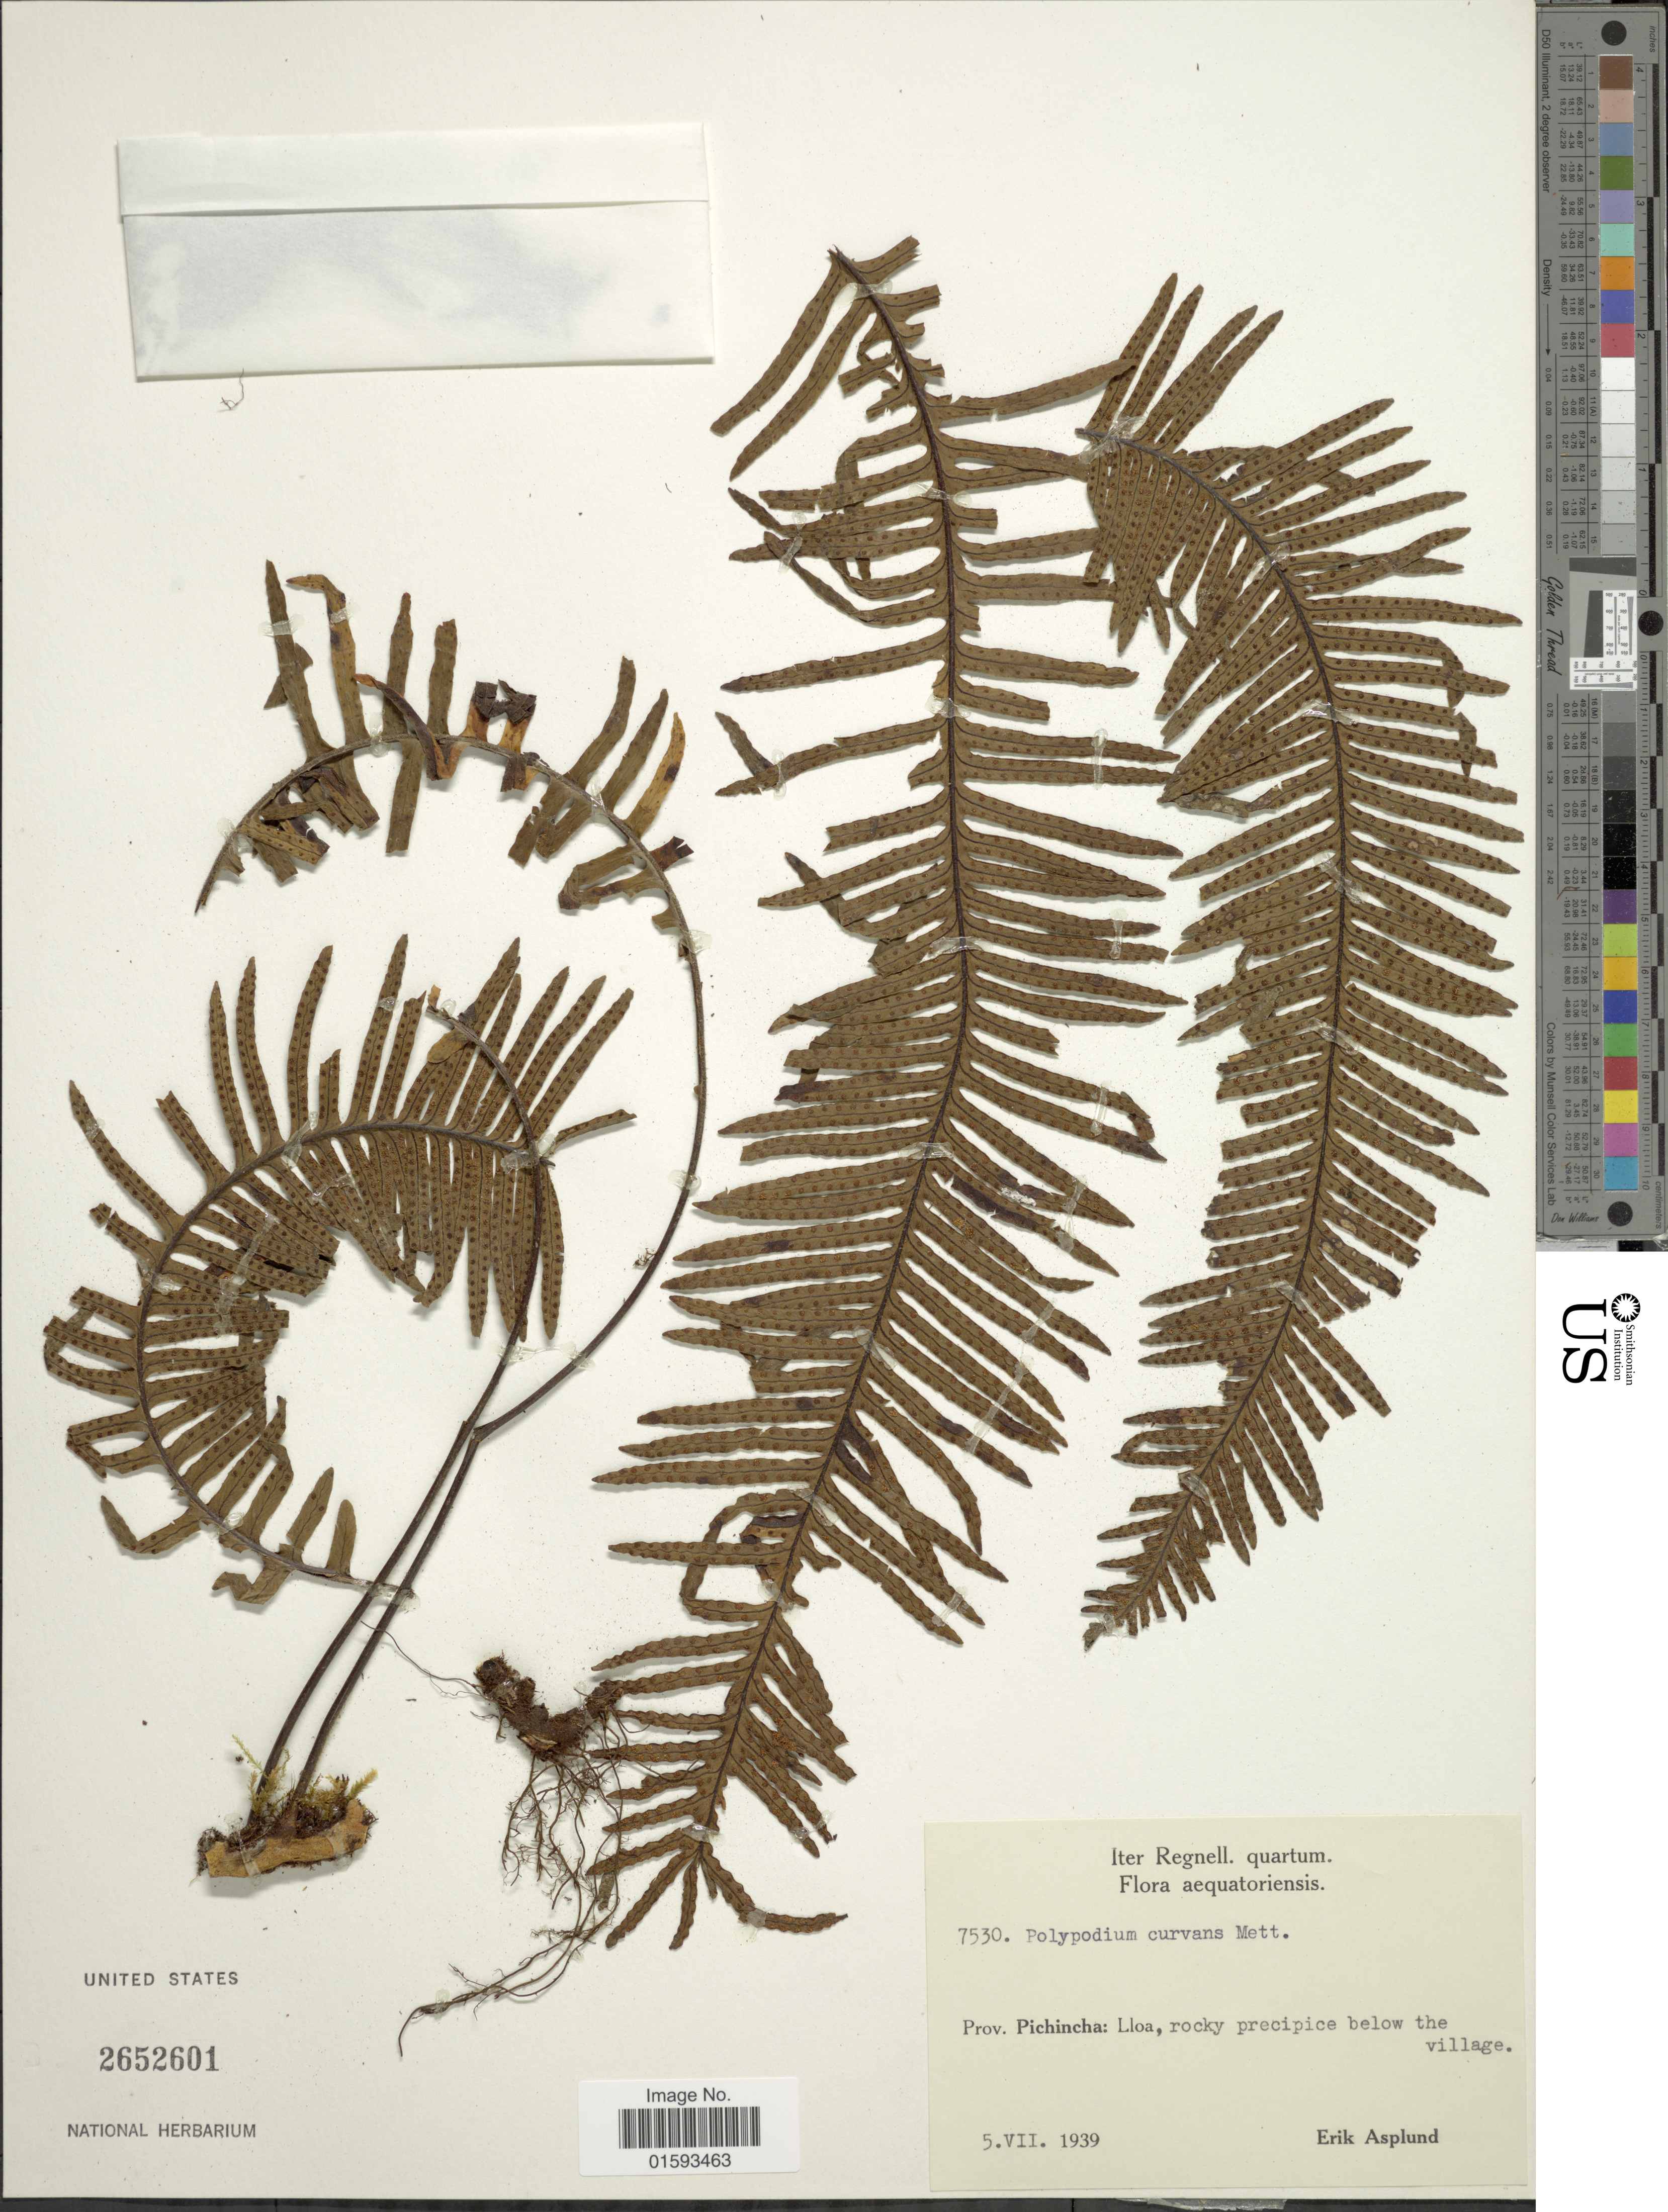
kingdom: Plantae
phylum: Tracheophyta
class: Polypodiopsida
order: Polypodiales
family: Polypodiaceae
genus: Pecluma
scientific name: Pecluma curvans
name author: (Mett.) Price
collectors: E. Asplund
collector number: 7530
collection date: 1939-07-05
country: Ecuador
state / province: Pichincha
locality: Aequatoriensis, Lloa, rocky precipice below the villgae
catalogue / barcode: US 2652601